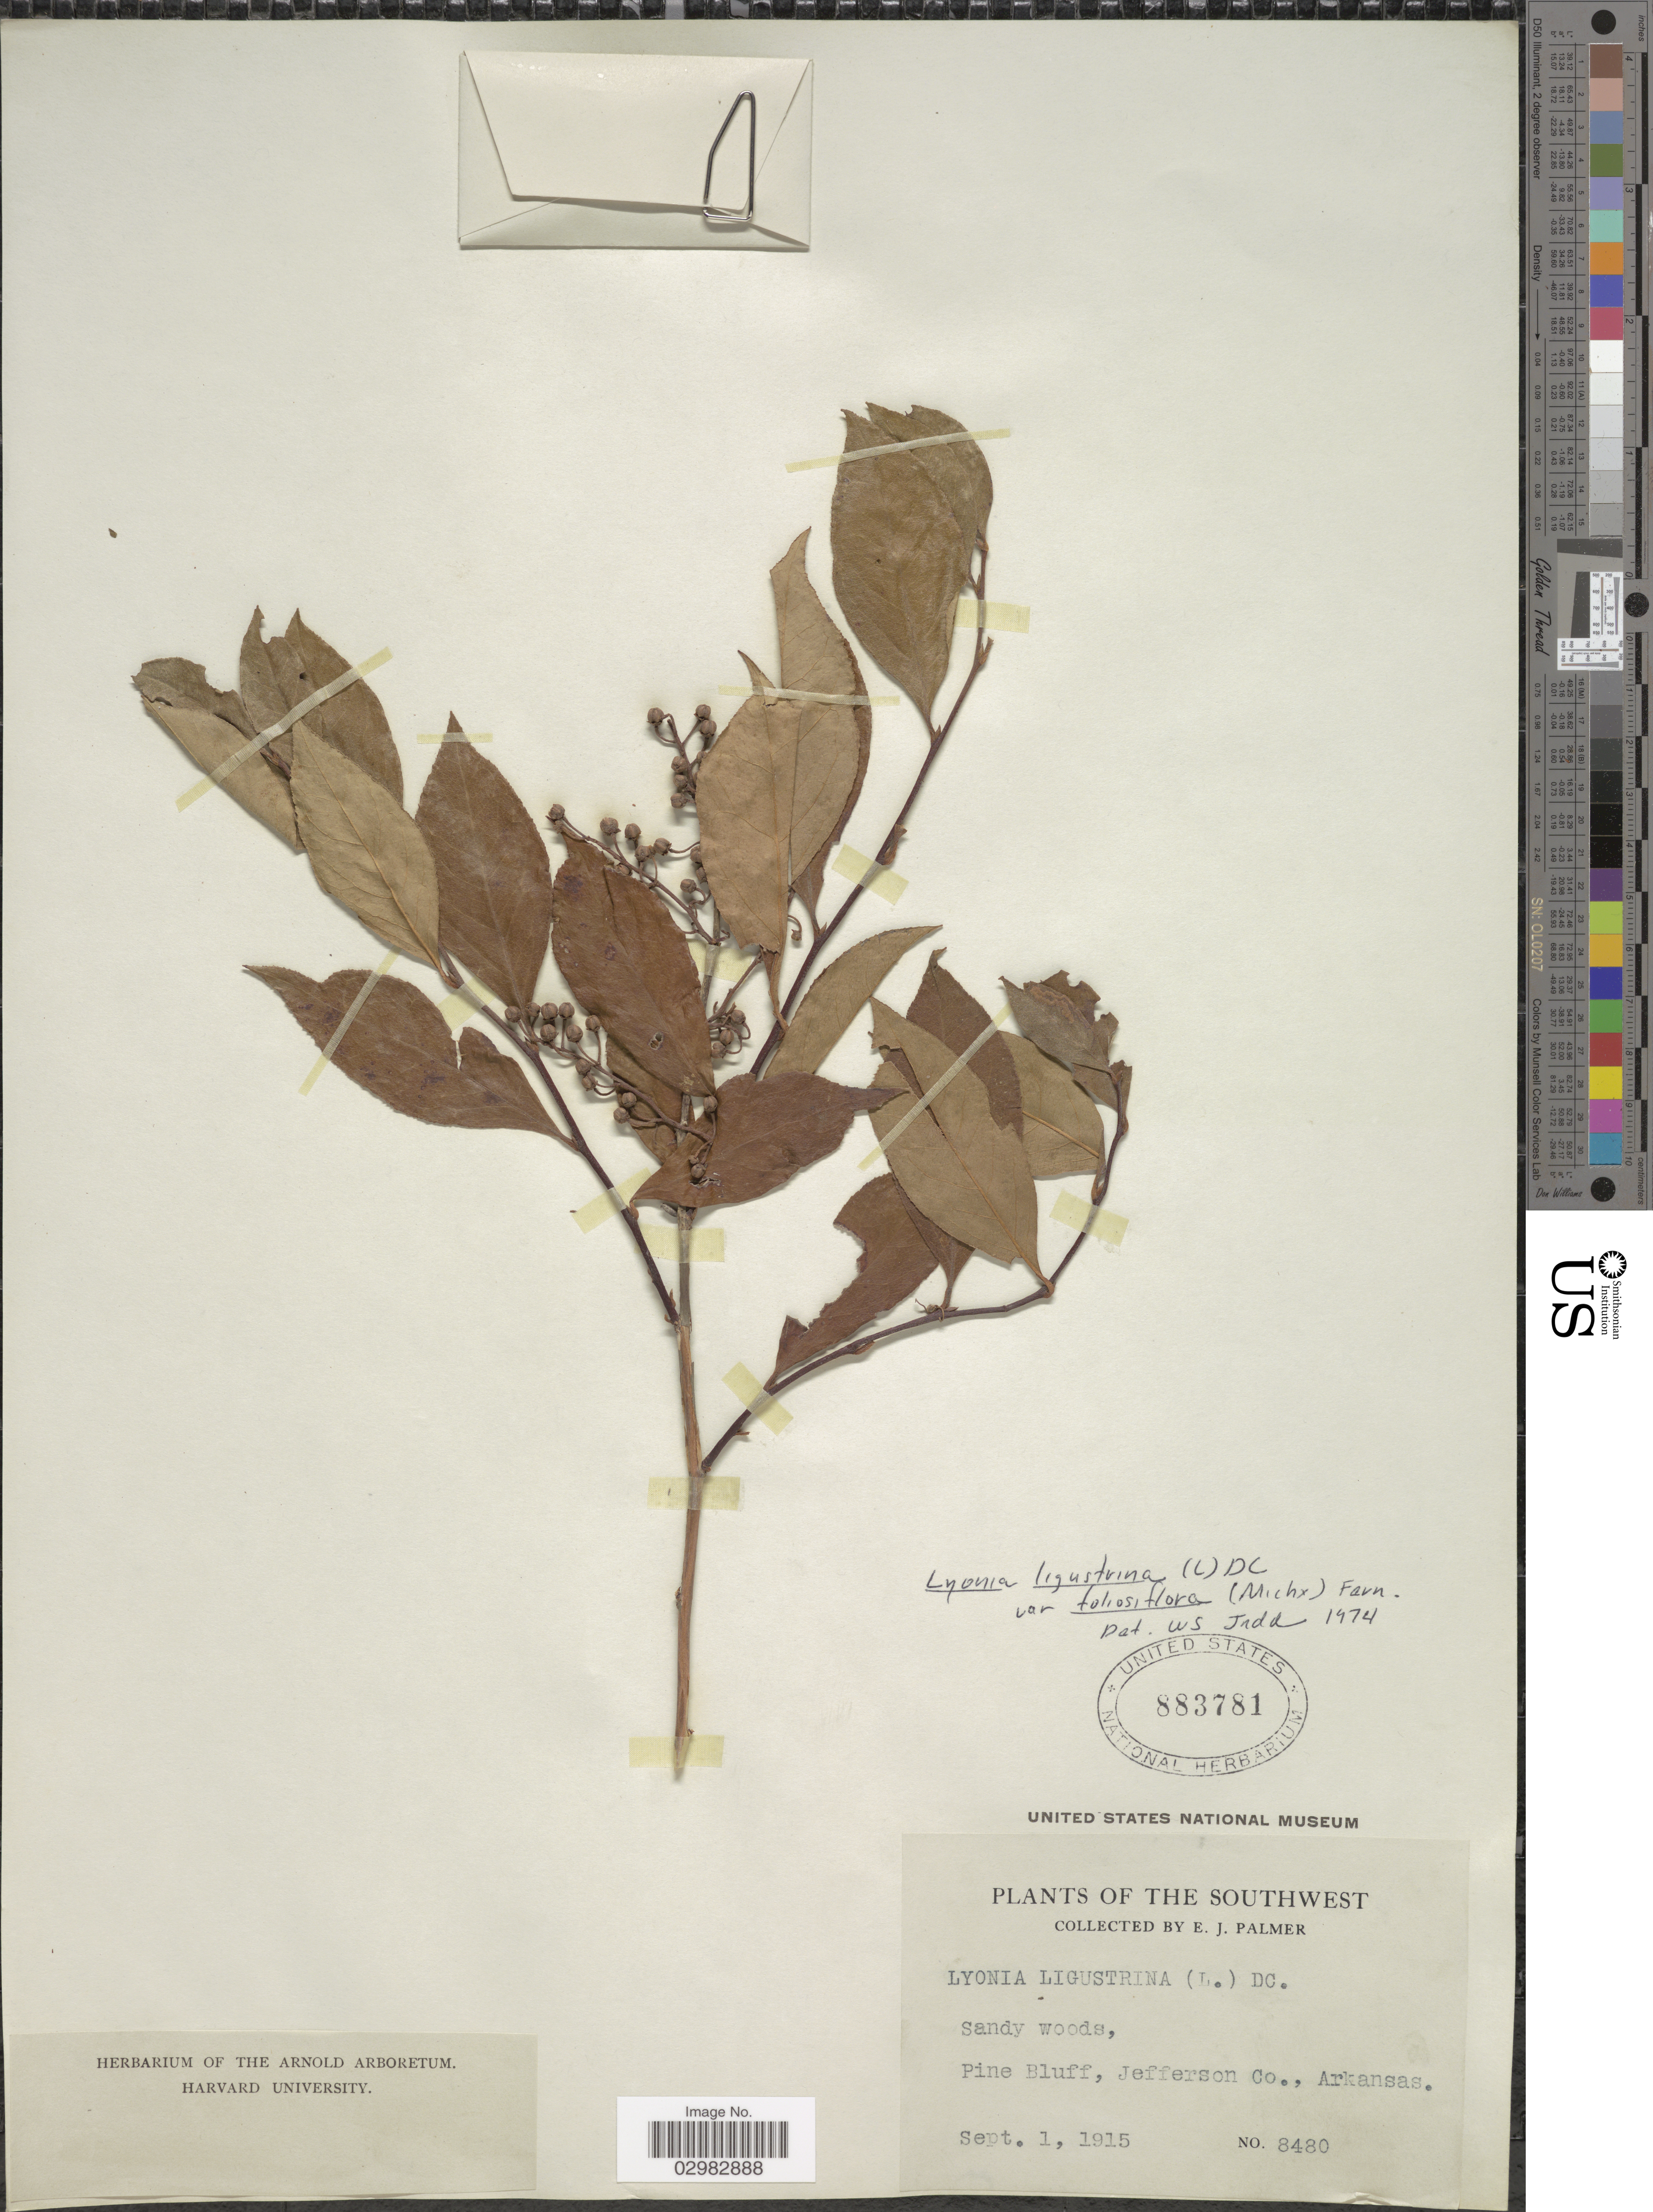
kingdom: Plantae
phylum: Tracheophyta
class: Magnoliopsida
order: Ericales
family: Ericaceae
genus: Lyonia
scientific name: Lyonia ligustrina var. foliosiflora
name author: (Michx.) Fernald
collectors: E. J. Palmer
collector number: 8480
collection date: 1915-09-01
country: United States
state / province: Arkansas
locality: Southwest, Jefferson Co.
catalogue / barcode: US 883781